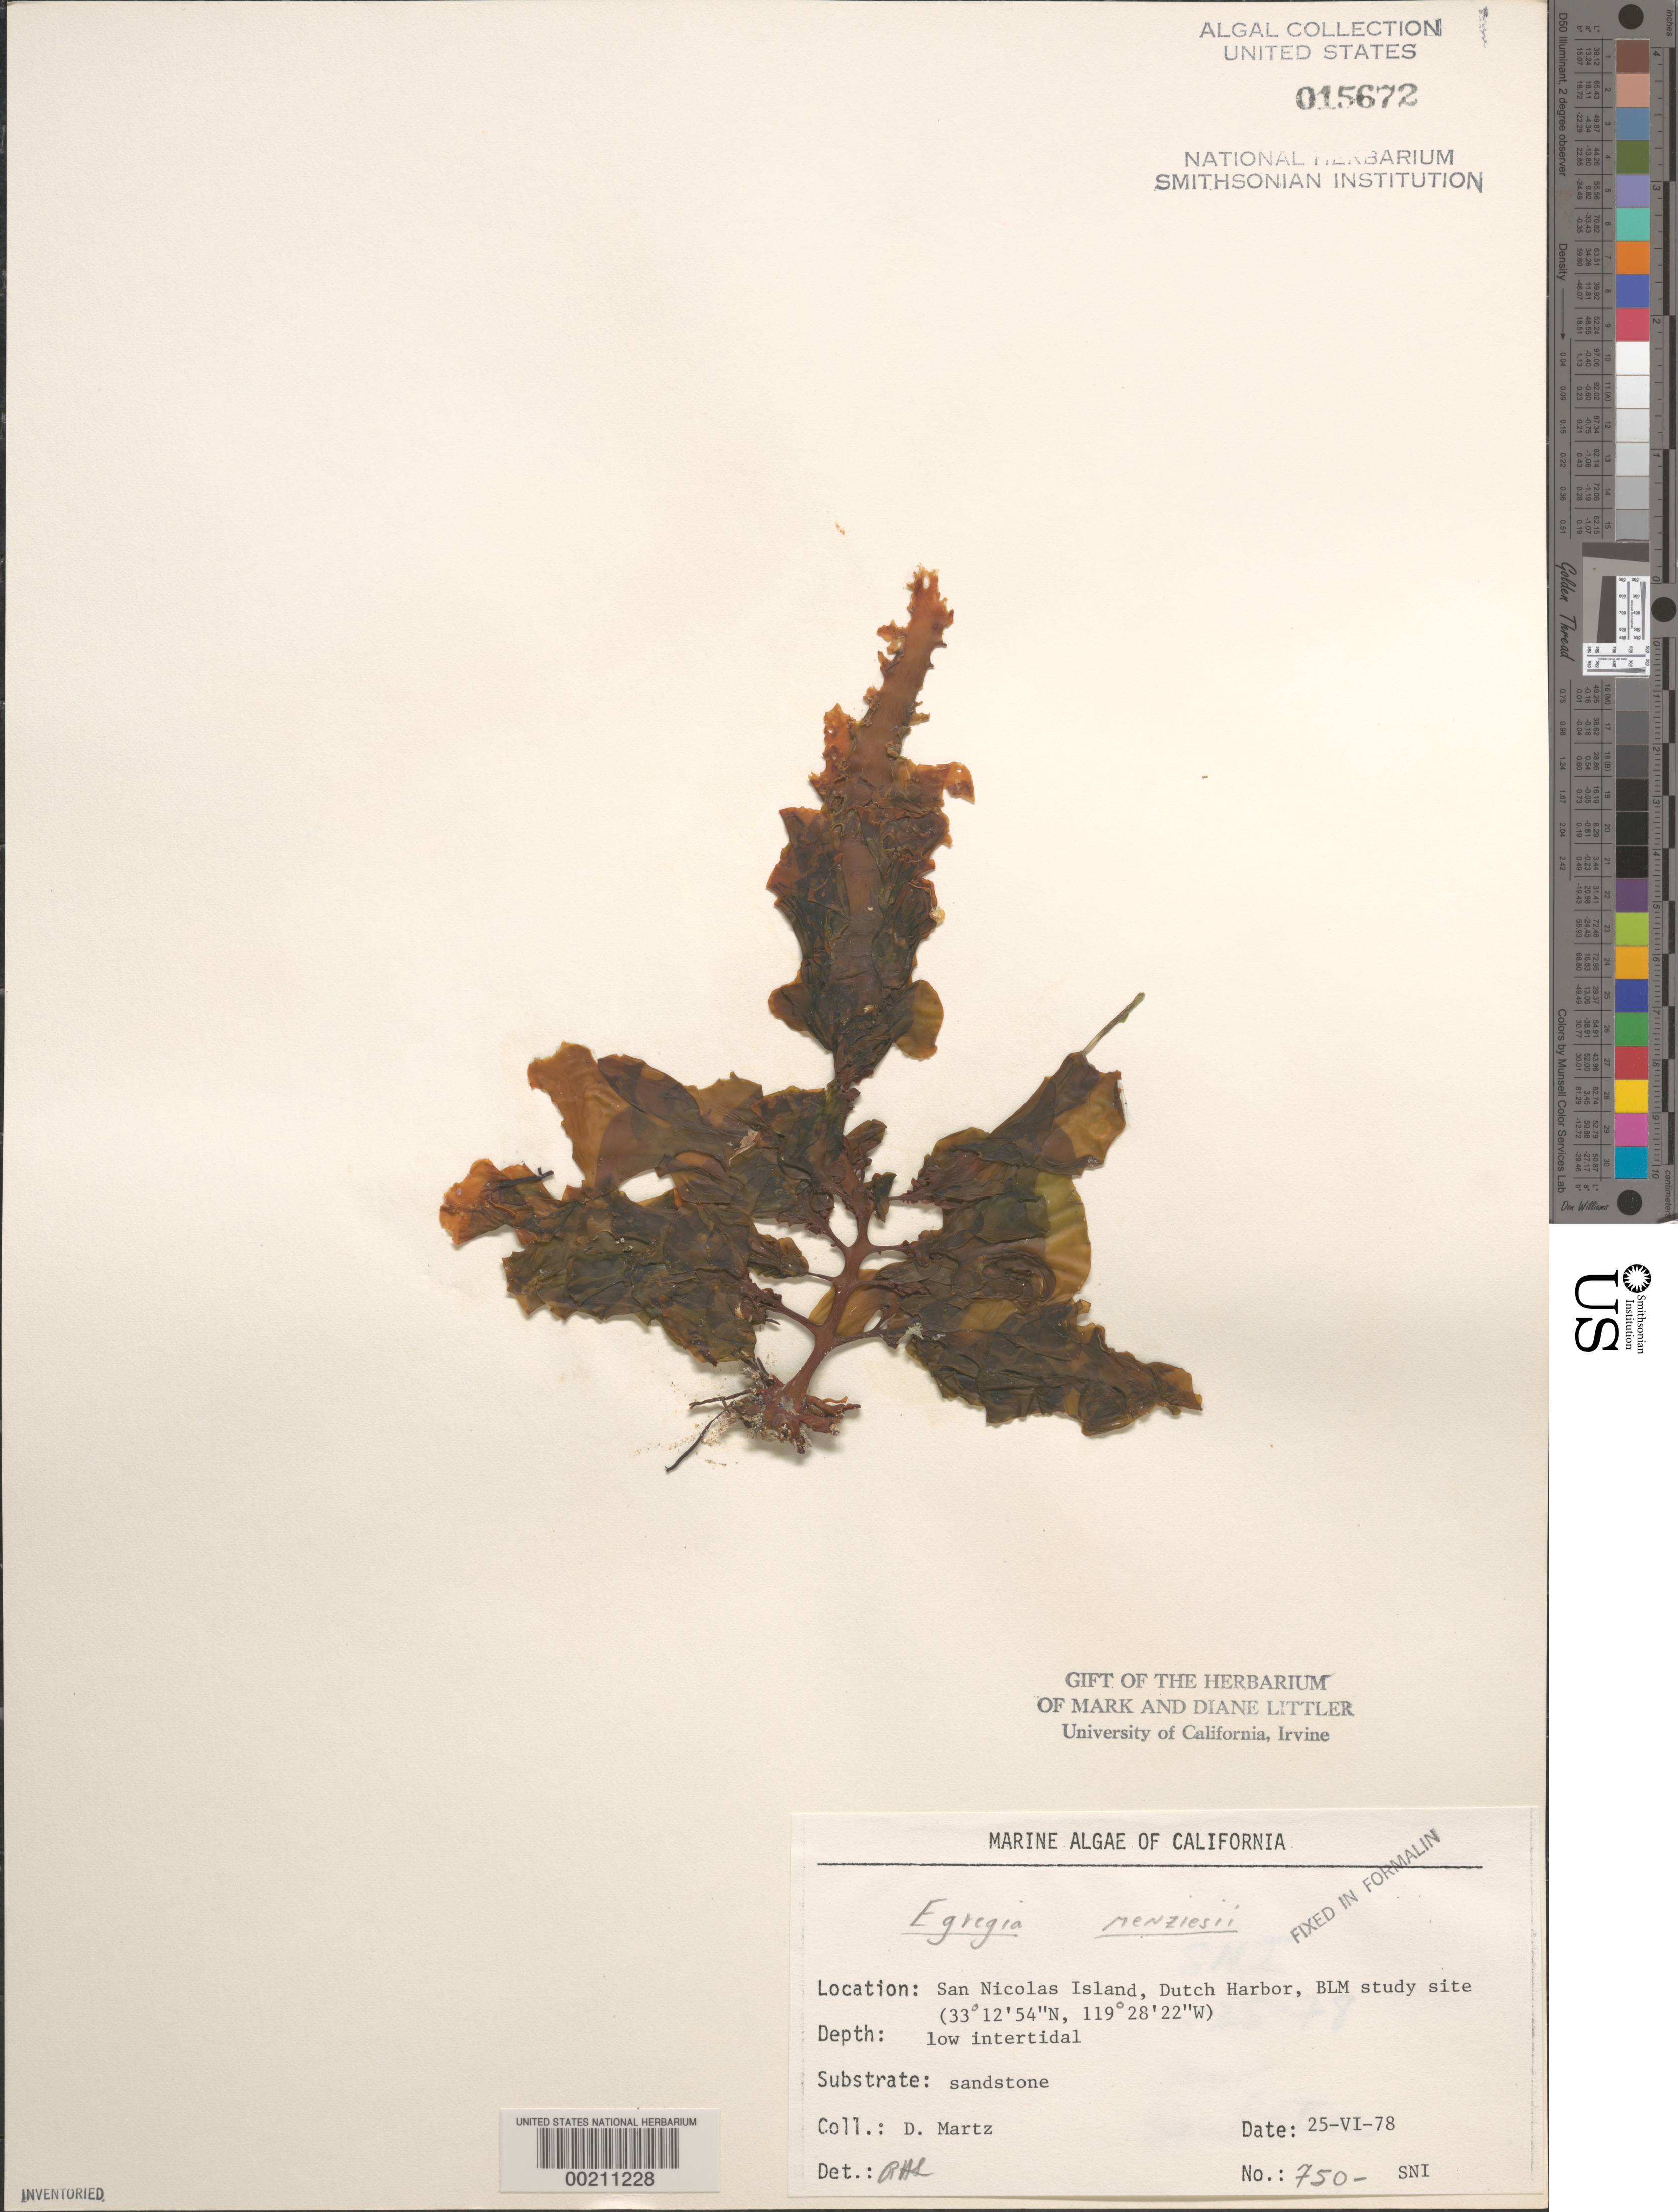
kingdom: Chromista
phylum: Ochrophyta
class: Phaeophyceae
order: Laminariales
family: Lessoniaceae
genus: Egregia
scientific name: Egregia menziesii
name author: (Turner) Aresch.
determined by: Sims, Robert H.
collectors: D. Martz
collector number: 750-sni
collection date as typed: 25 Jun 1978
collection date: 1978-06-25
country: United States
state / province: California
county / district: Ventura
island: San Nicolas Island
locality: Dutch Harbor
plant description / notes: BLM-SOCALBIGHT Rocky Intertidal Survey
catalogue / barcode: US 15672